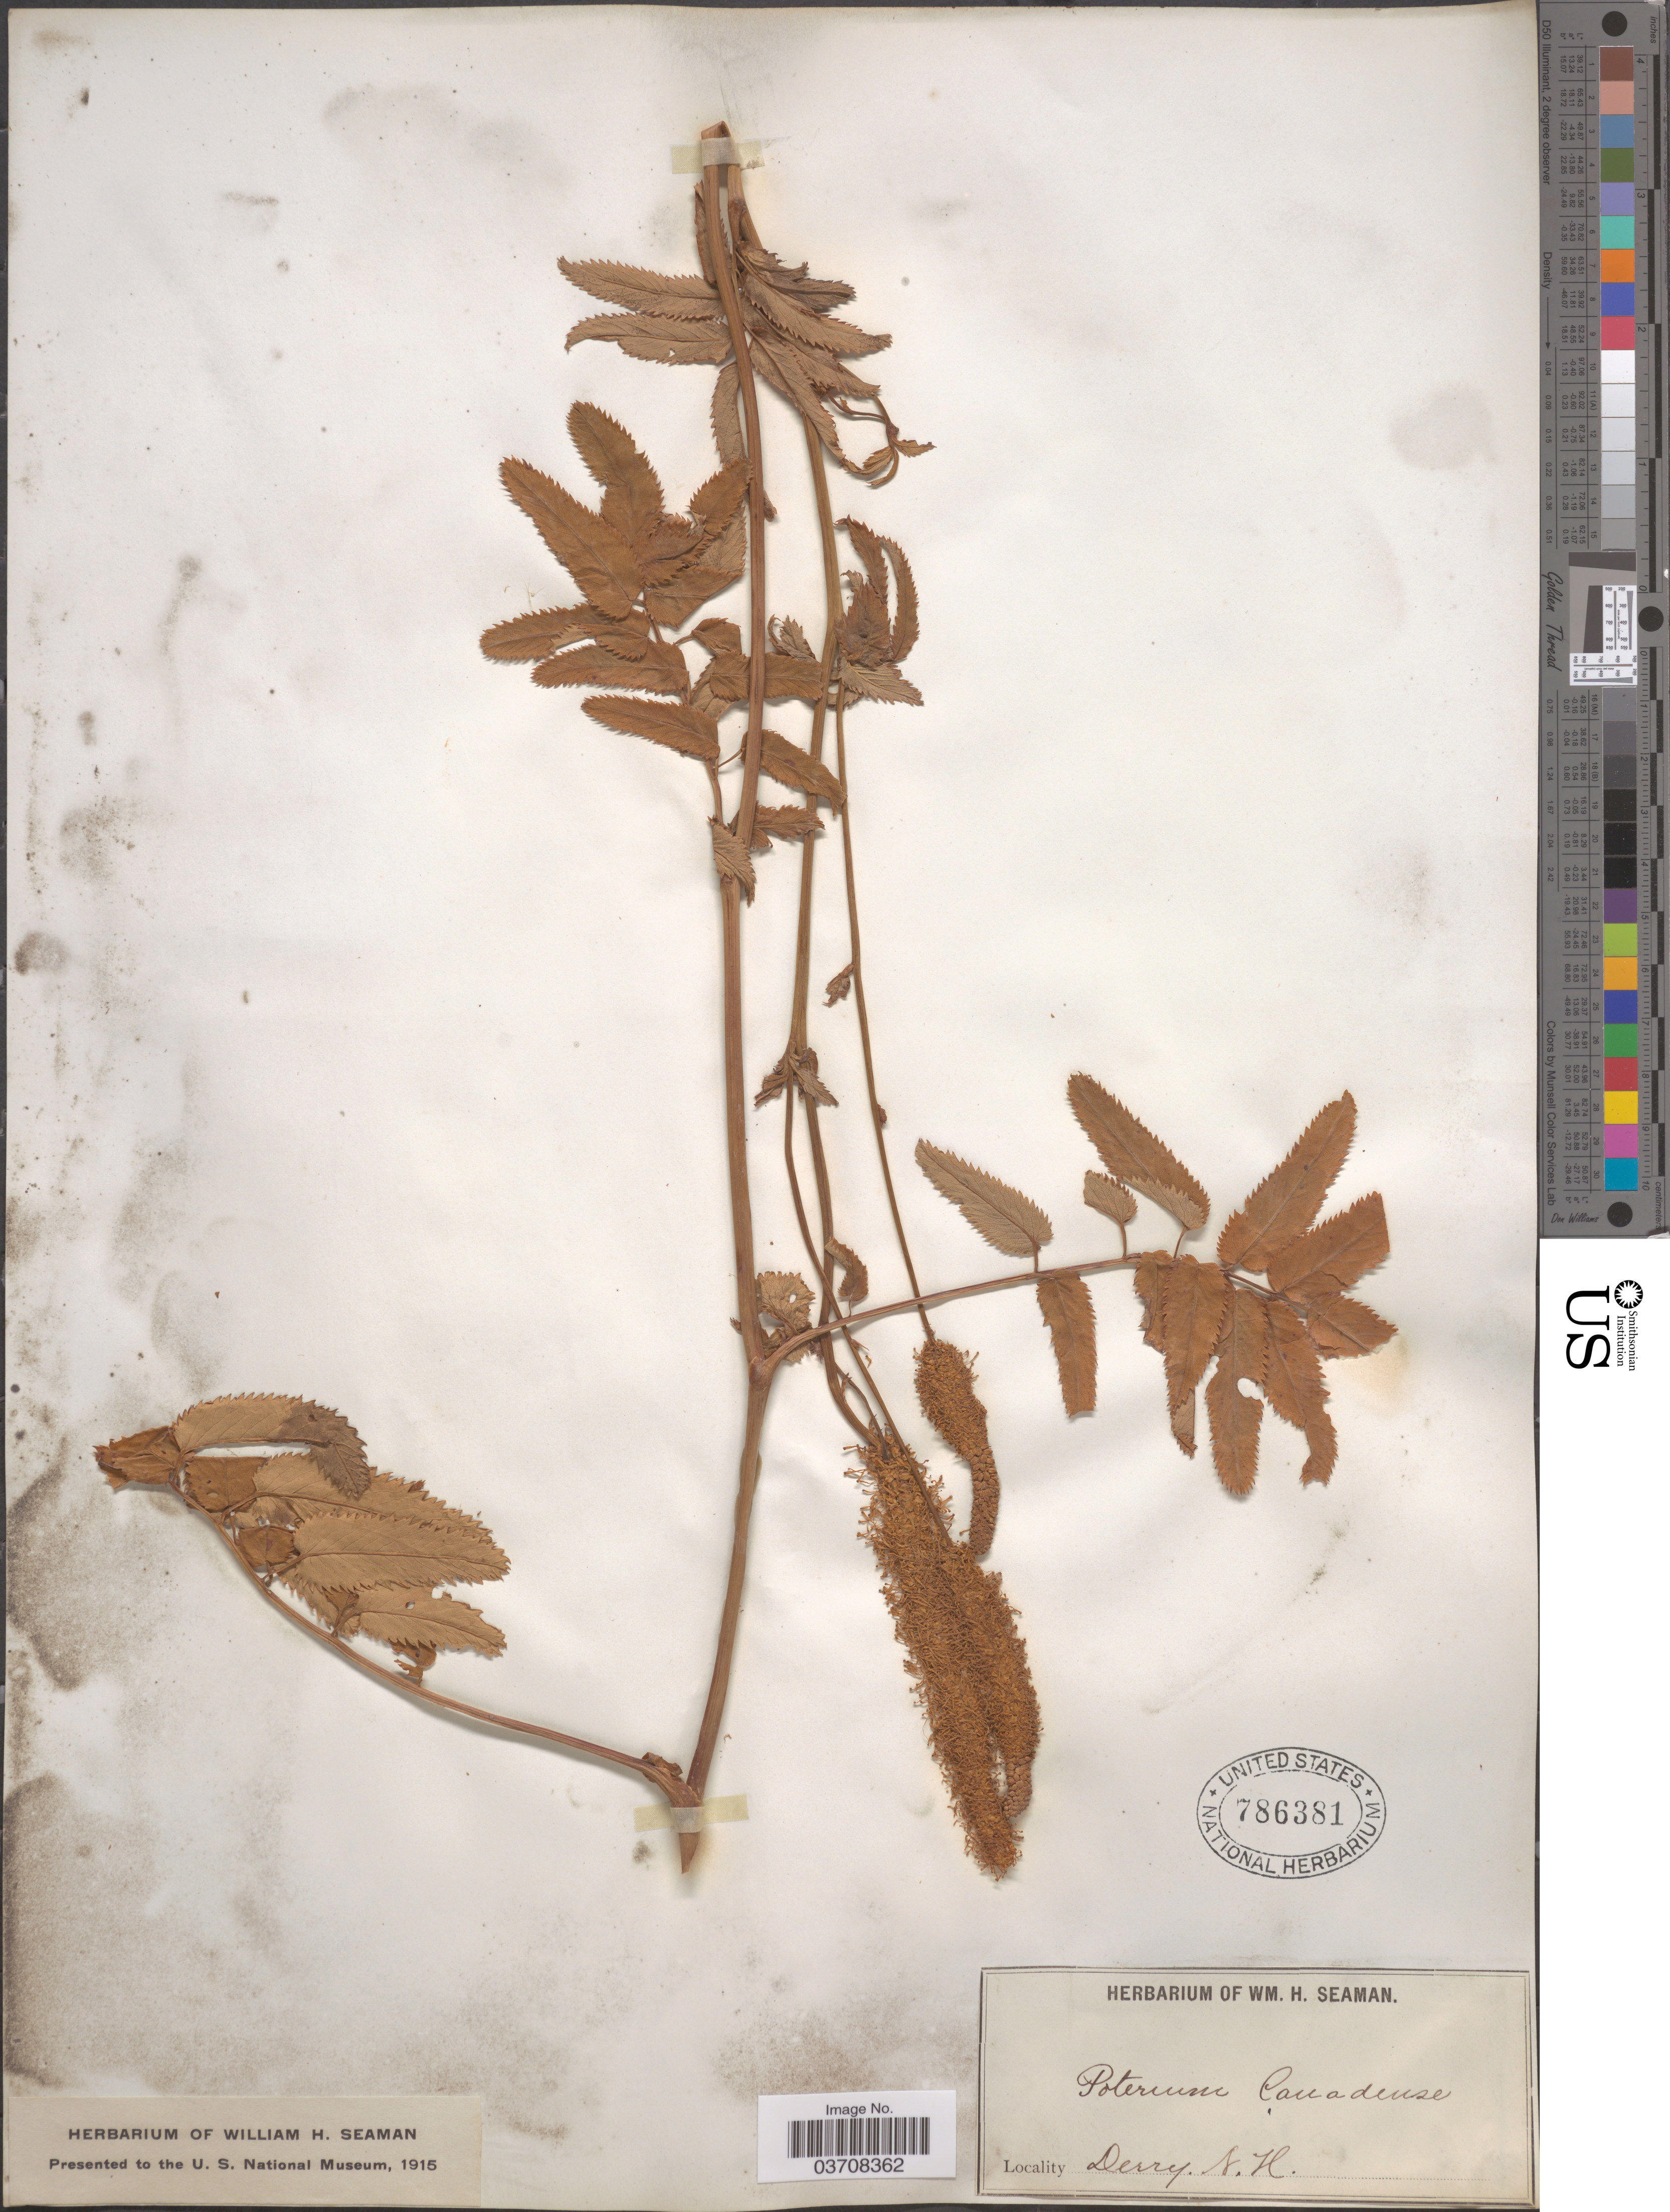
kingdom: Plantae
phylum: Tracheophyta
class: Magnoliopsida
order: Rosales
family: Rosaceae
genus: Sanguisorba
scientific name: Sanguisorba canadensis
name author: L.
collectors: Ex herb. W. H. Seaman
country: United States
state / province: New Hampshire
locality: Derry.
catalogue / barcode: US 786381